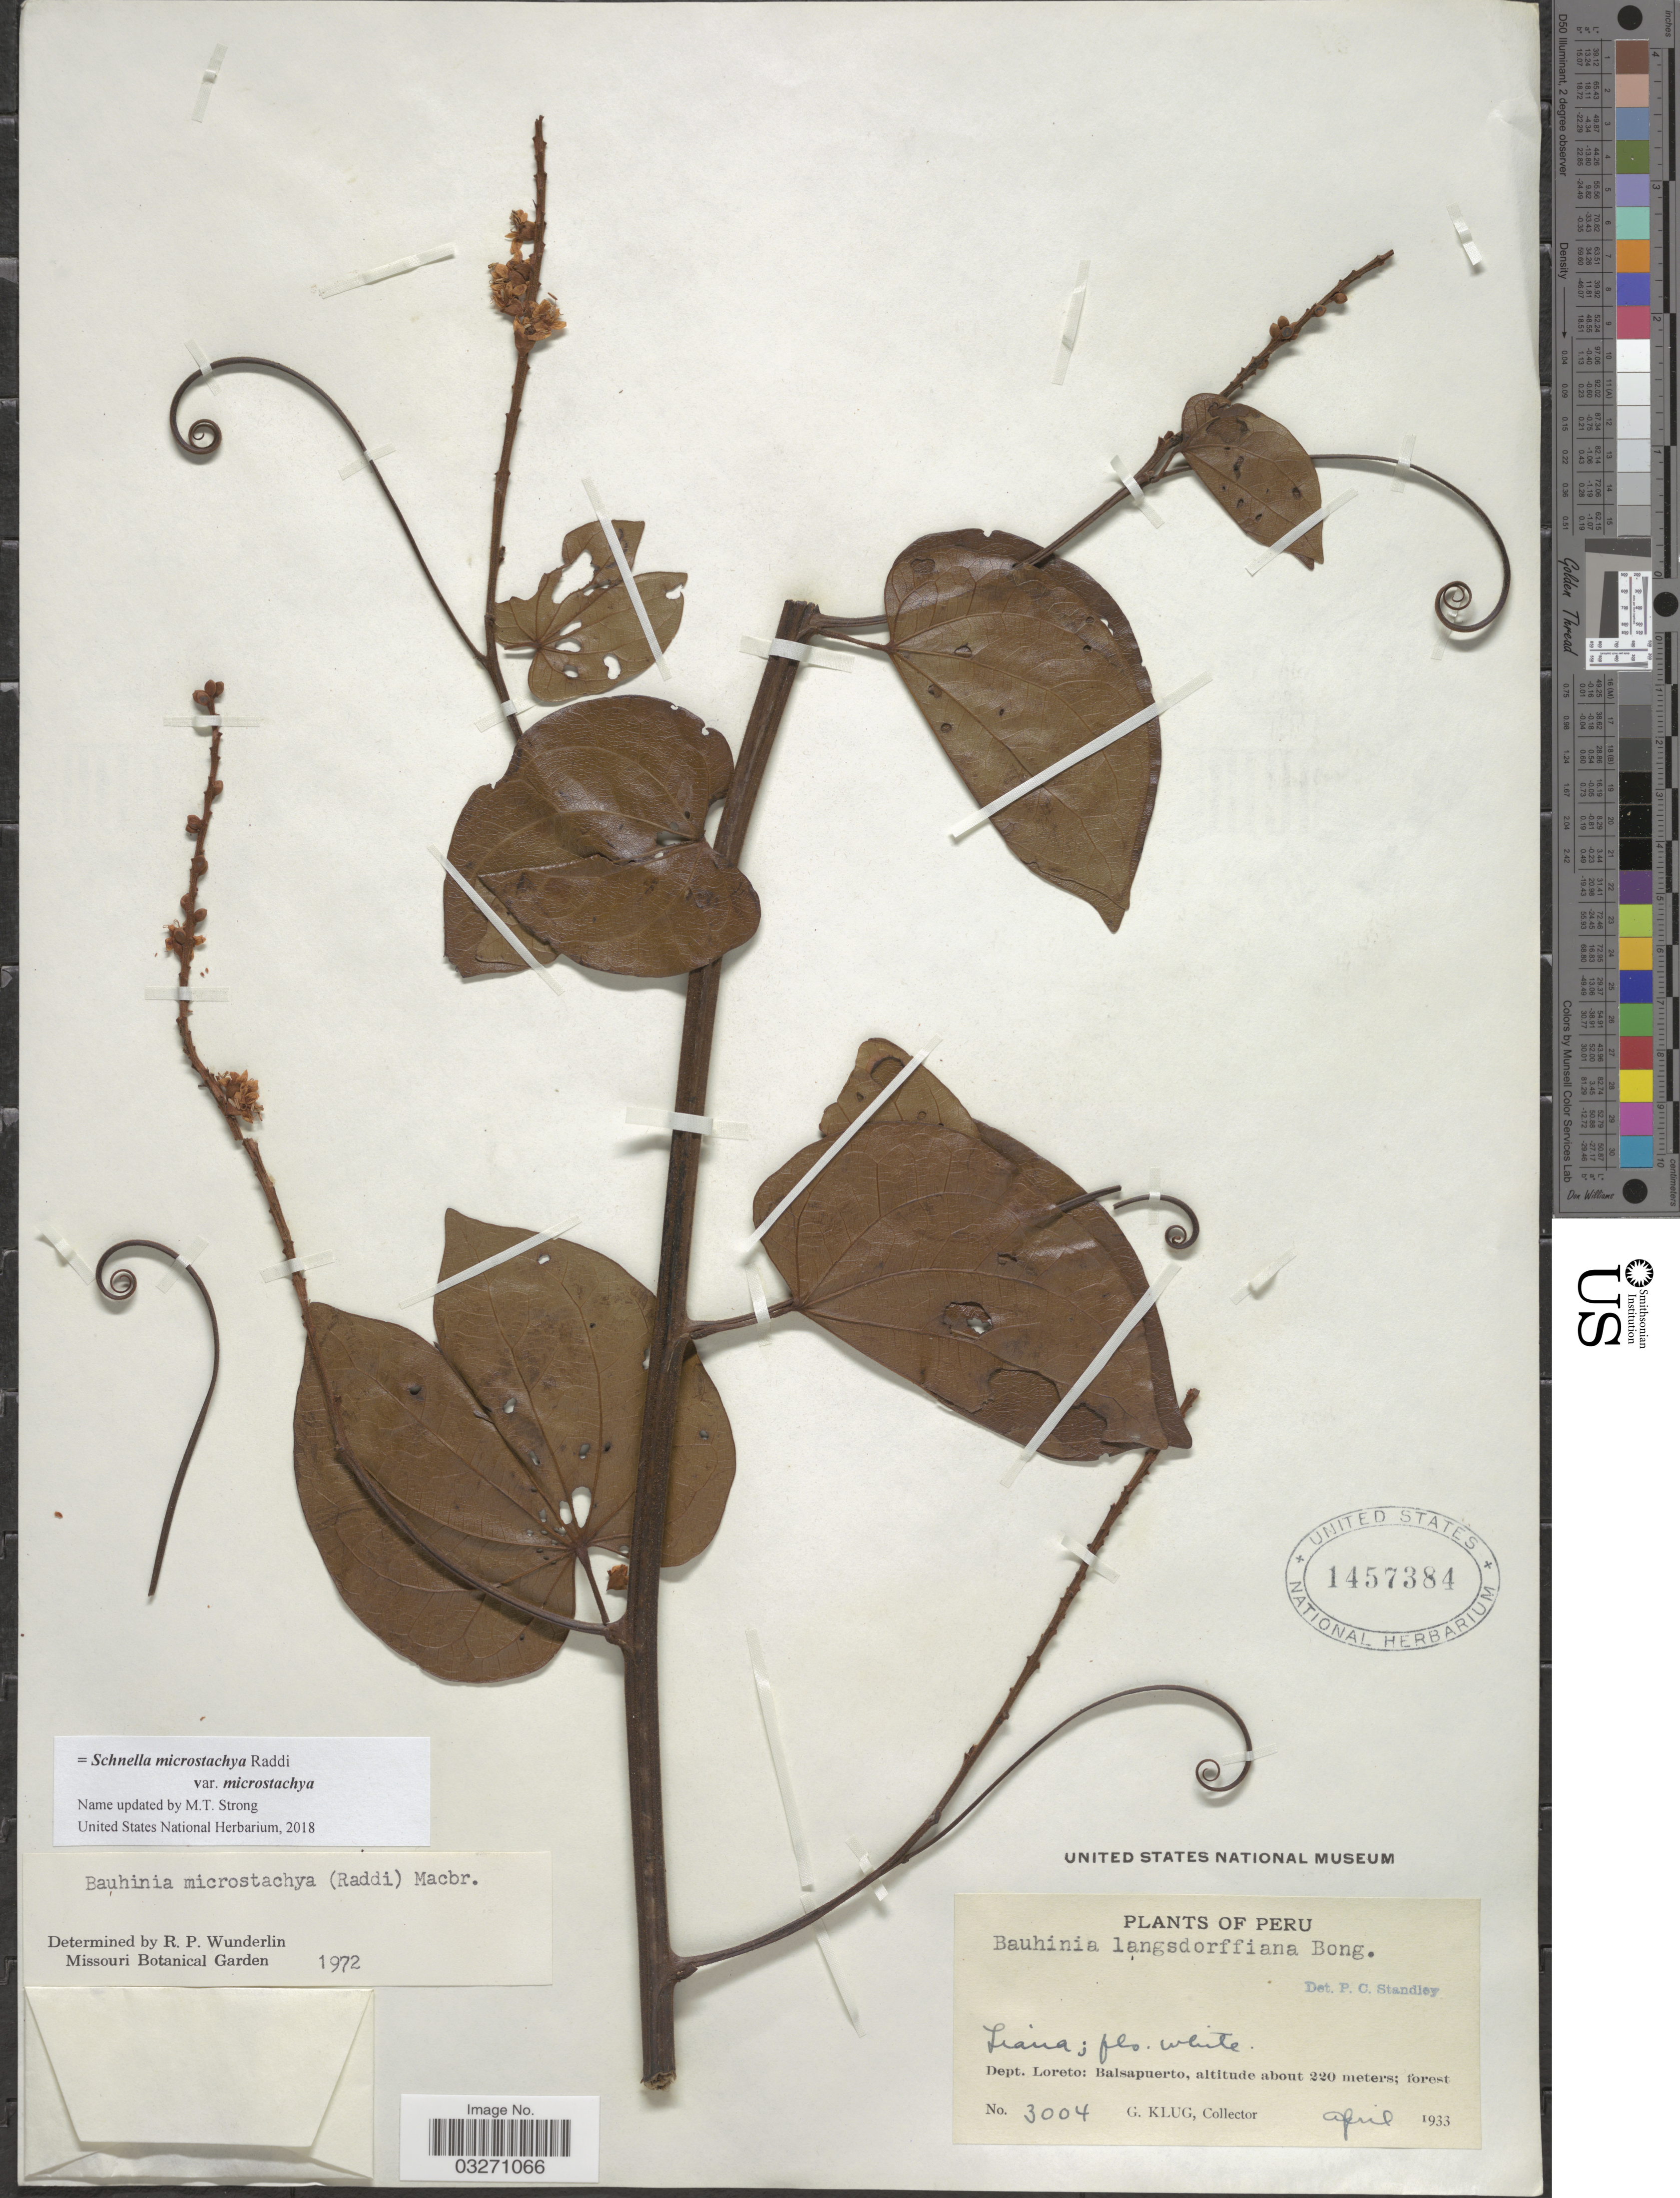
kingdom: Plantae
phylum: Tracheophyta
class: Magnoliopsida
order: Fabales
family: Fabaceae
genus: Schnella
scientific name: Schnella microstachya var. microstachya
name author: Raddi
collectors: G. Klug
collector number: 3004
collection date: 1933-04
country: Peru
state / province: Loreto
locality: Dept. Loreto: Balsapuerto.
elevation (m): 220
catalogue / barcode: US 1457384